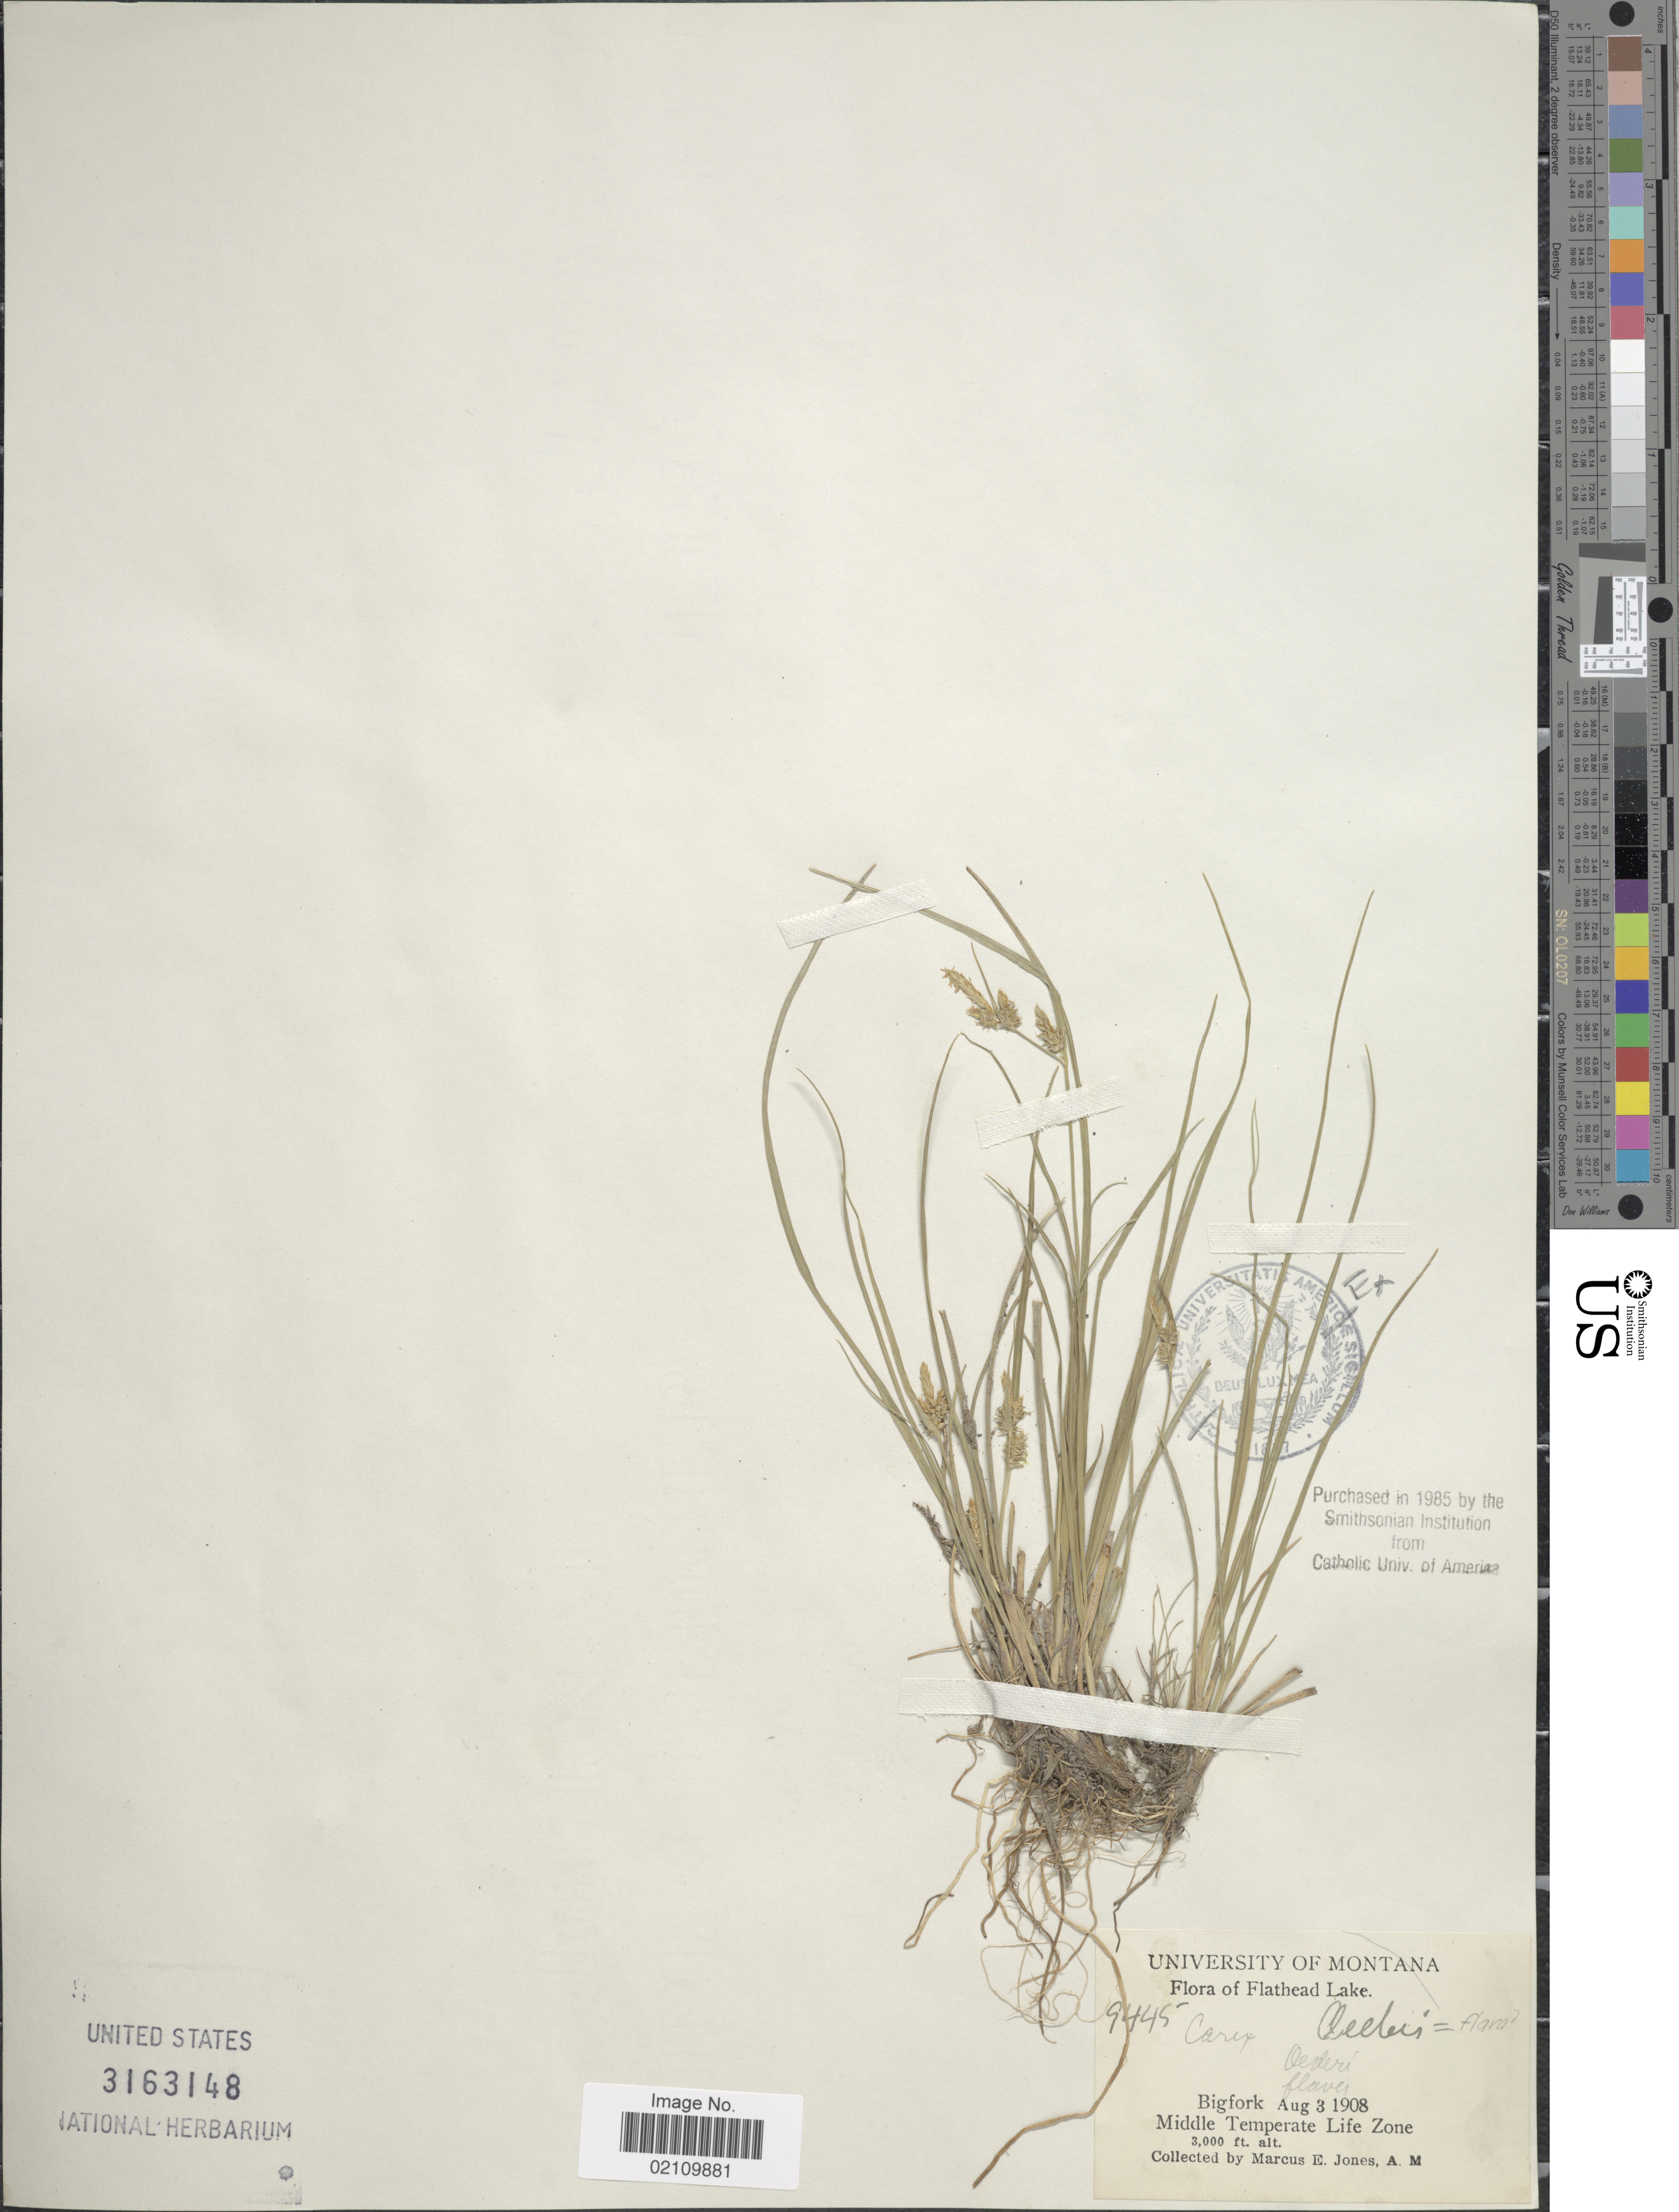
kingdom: Plantae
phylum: Tracheophyta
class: Liliopsida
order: Poales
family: Cyperaceae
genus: Carex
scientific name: Carex flava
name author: L.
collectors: M. E. Jones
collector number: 9445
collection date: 1908-08-03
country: United States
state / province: Montana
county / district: Flathead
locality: Flathead Lake. Bigfork. Middle Temperate Life Zone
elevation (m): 914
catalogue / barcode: US 3163148